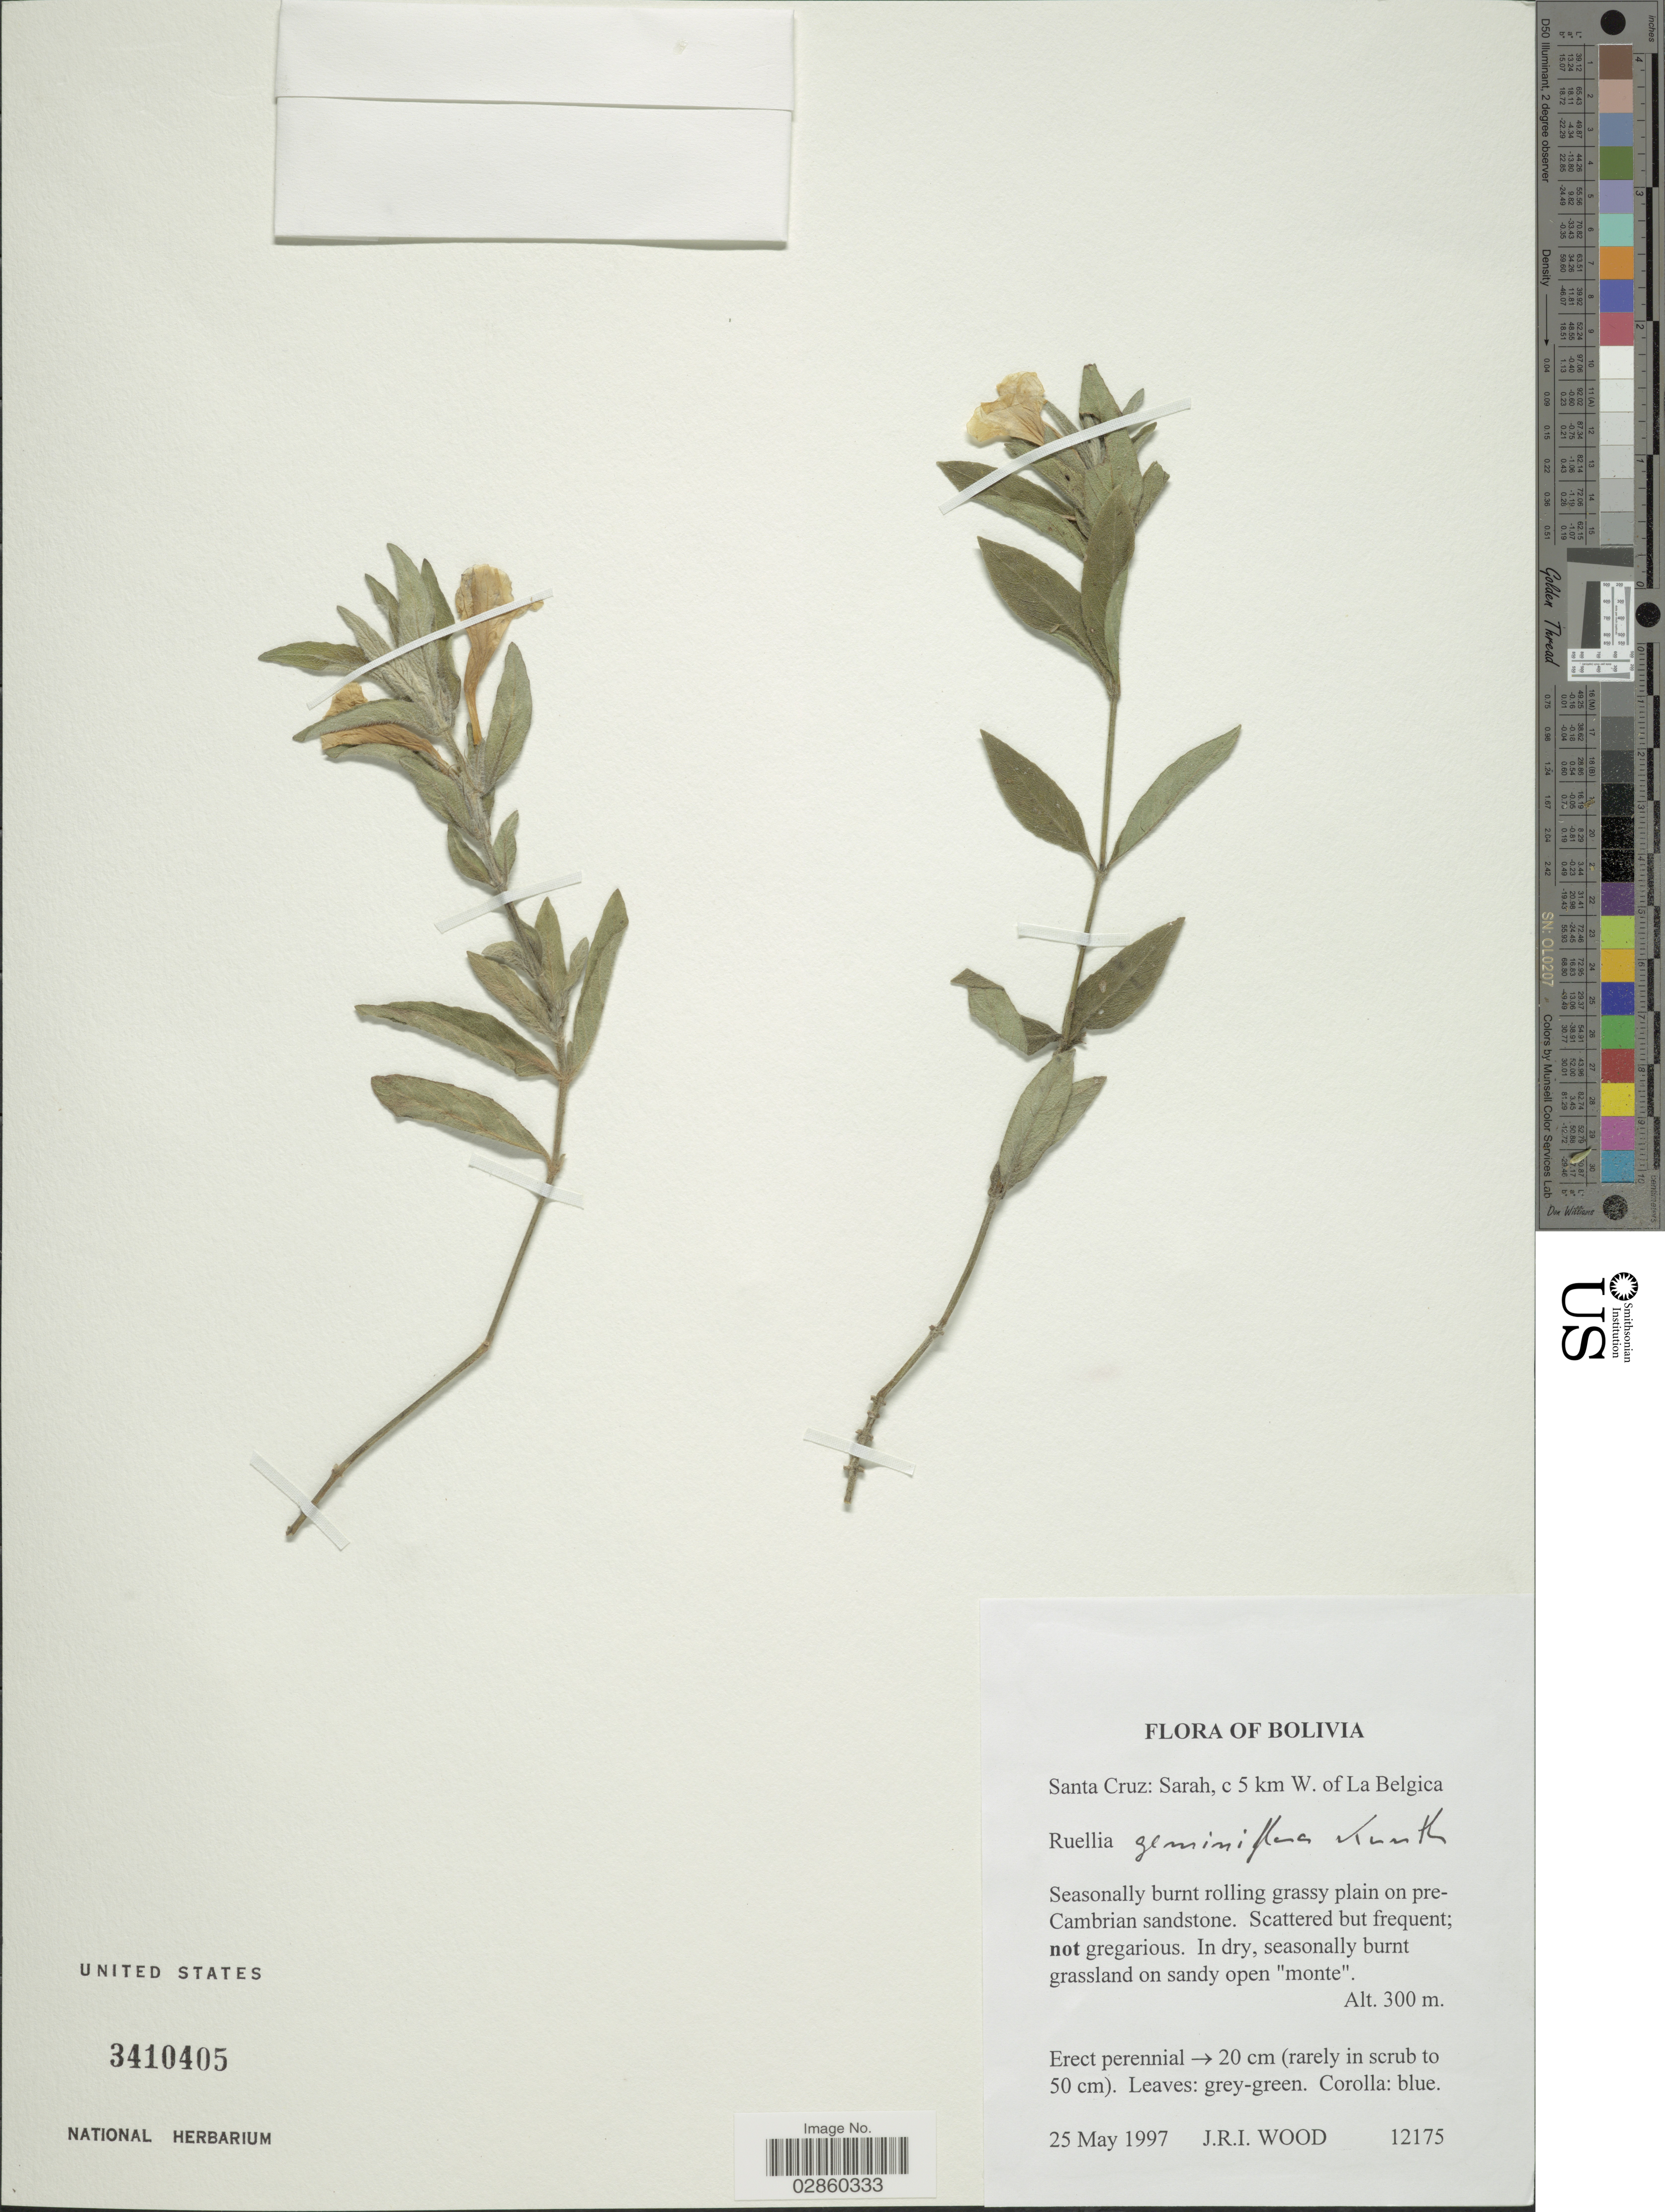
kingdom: Plantae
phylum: Tracheophyta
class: Magnoliopsida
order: Lamiales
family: Acanthaceae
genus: Ruellia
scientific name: Ruellia geminiflora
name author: Kunth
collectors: J. R. I. Wood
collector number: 12175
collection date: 1997-05-25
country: Bolivia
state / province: Santa Cruz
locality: Sarah, c 5 km W. of La Belgica.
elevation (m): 300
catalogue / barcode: US 3410405